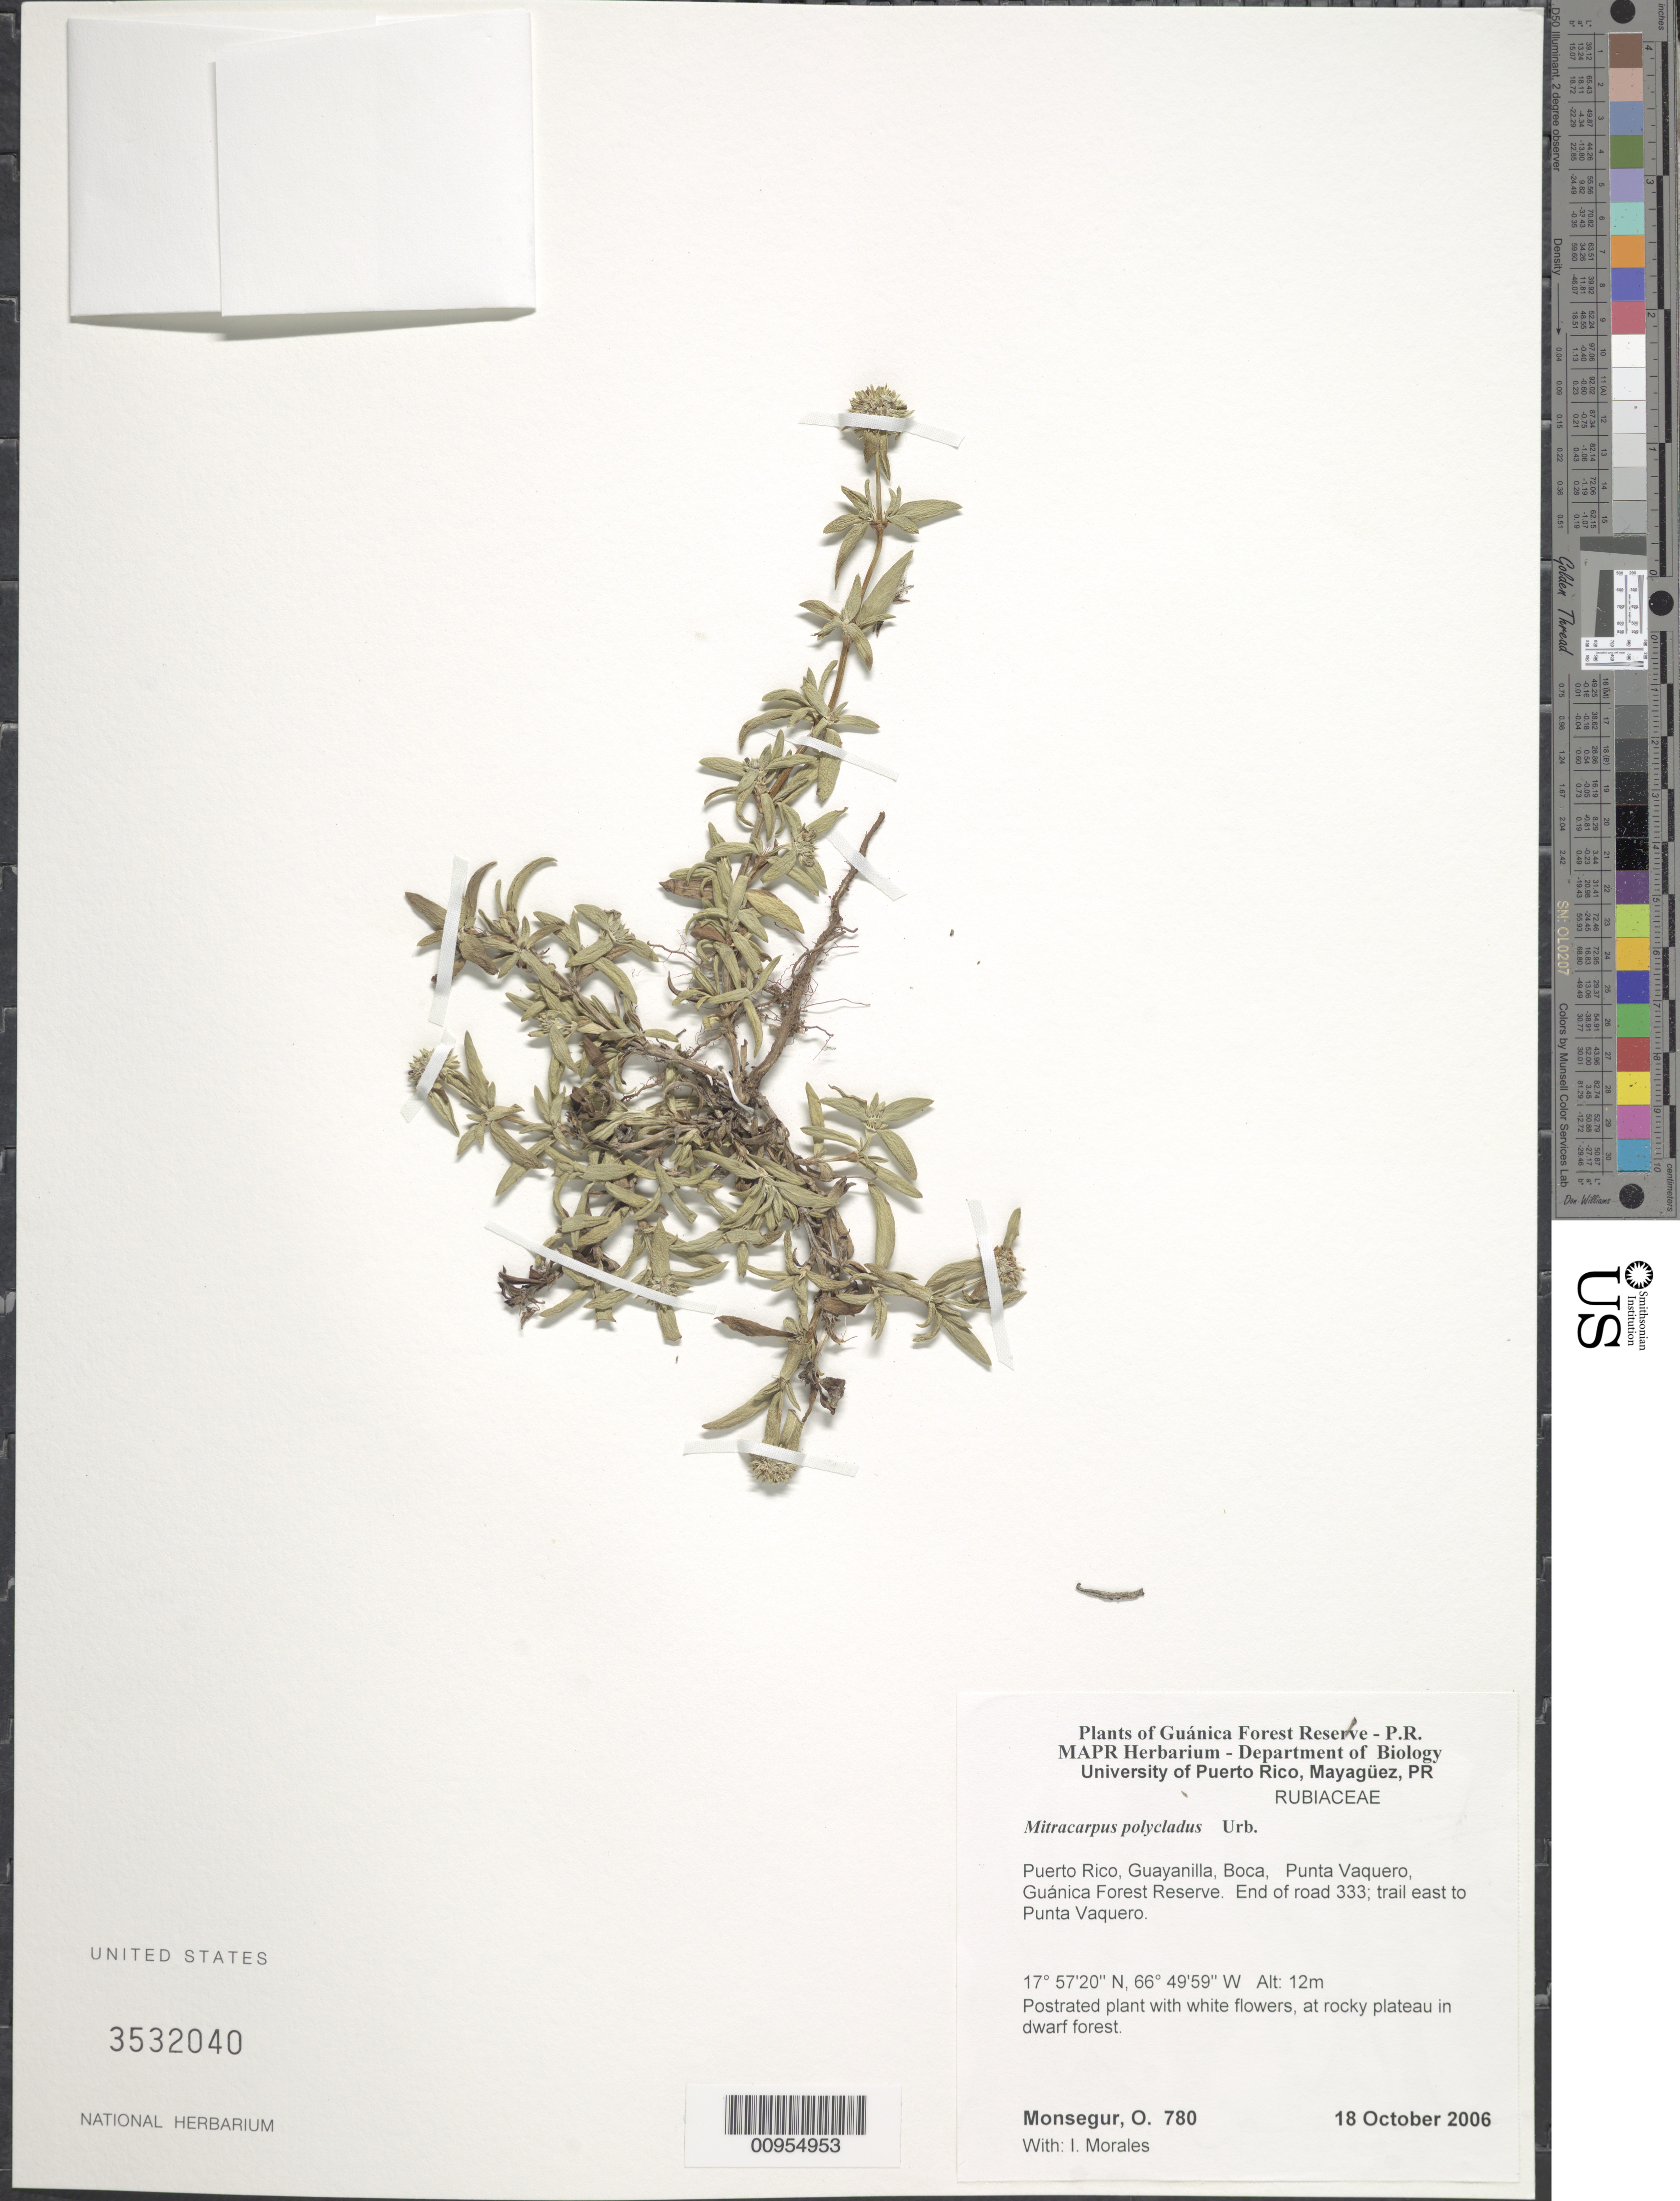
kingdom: Plantae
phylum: Tracheophyta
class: Magnoliopsida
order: Gentianales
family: Rubiaceae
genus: Mitracarpus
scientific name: Mitracarpus polycladus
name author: Urb.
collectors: O. Monsegur & I. Morales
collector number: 780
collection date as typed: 18 Oct 2006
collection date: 2006-10-18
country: Puerto Rico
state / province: Guayanilla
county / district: Boca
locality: Guánica Forest Reserve. End of road 333; trail east to Punta Vaquero.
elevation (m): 12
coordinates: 17.57197, 66.49591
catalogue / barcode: US 3532040